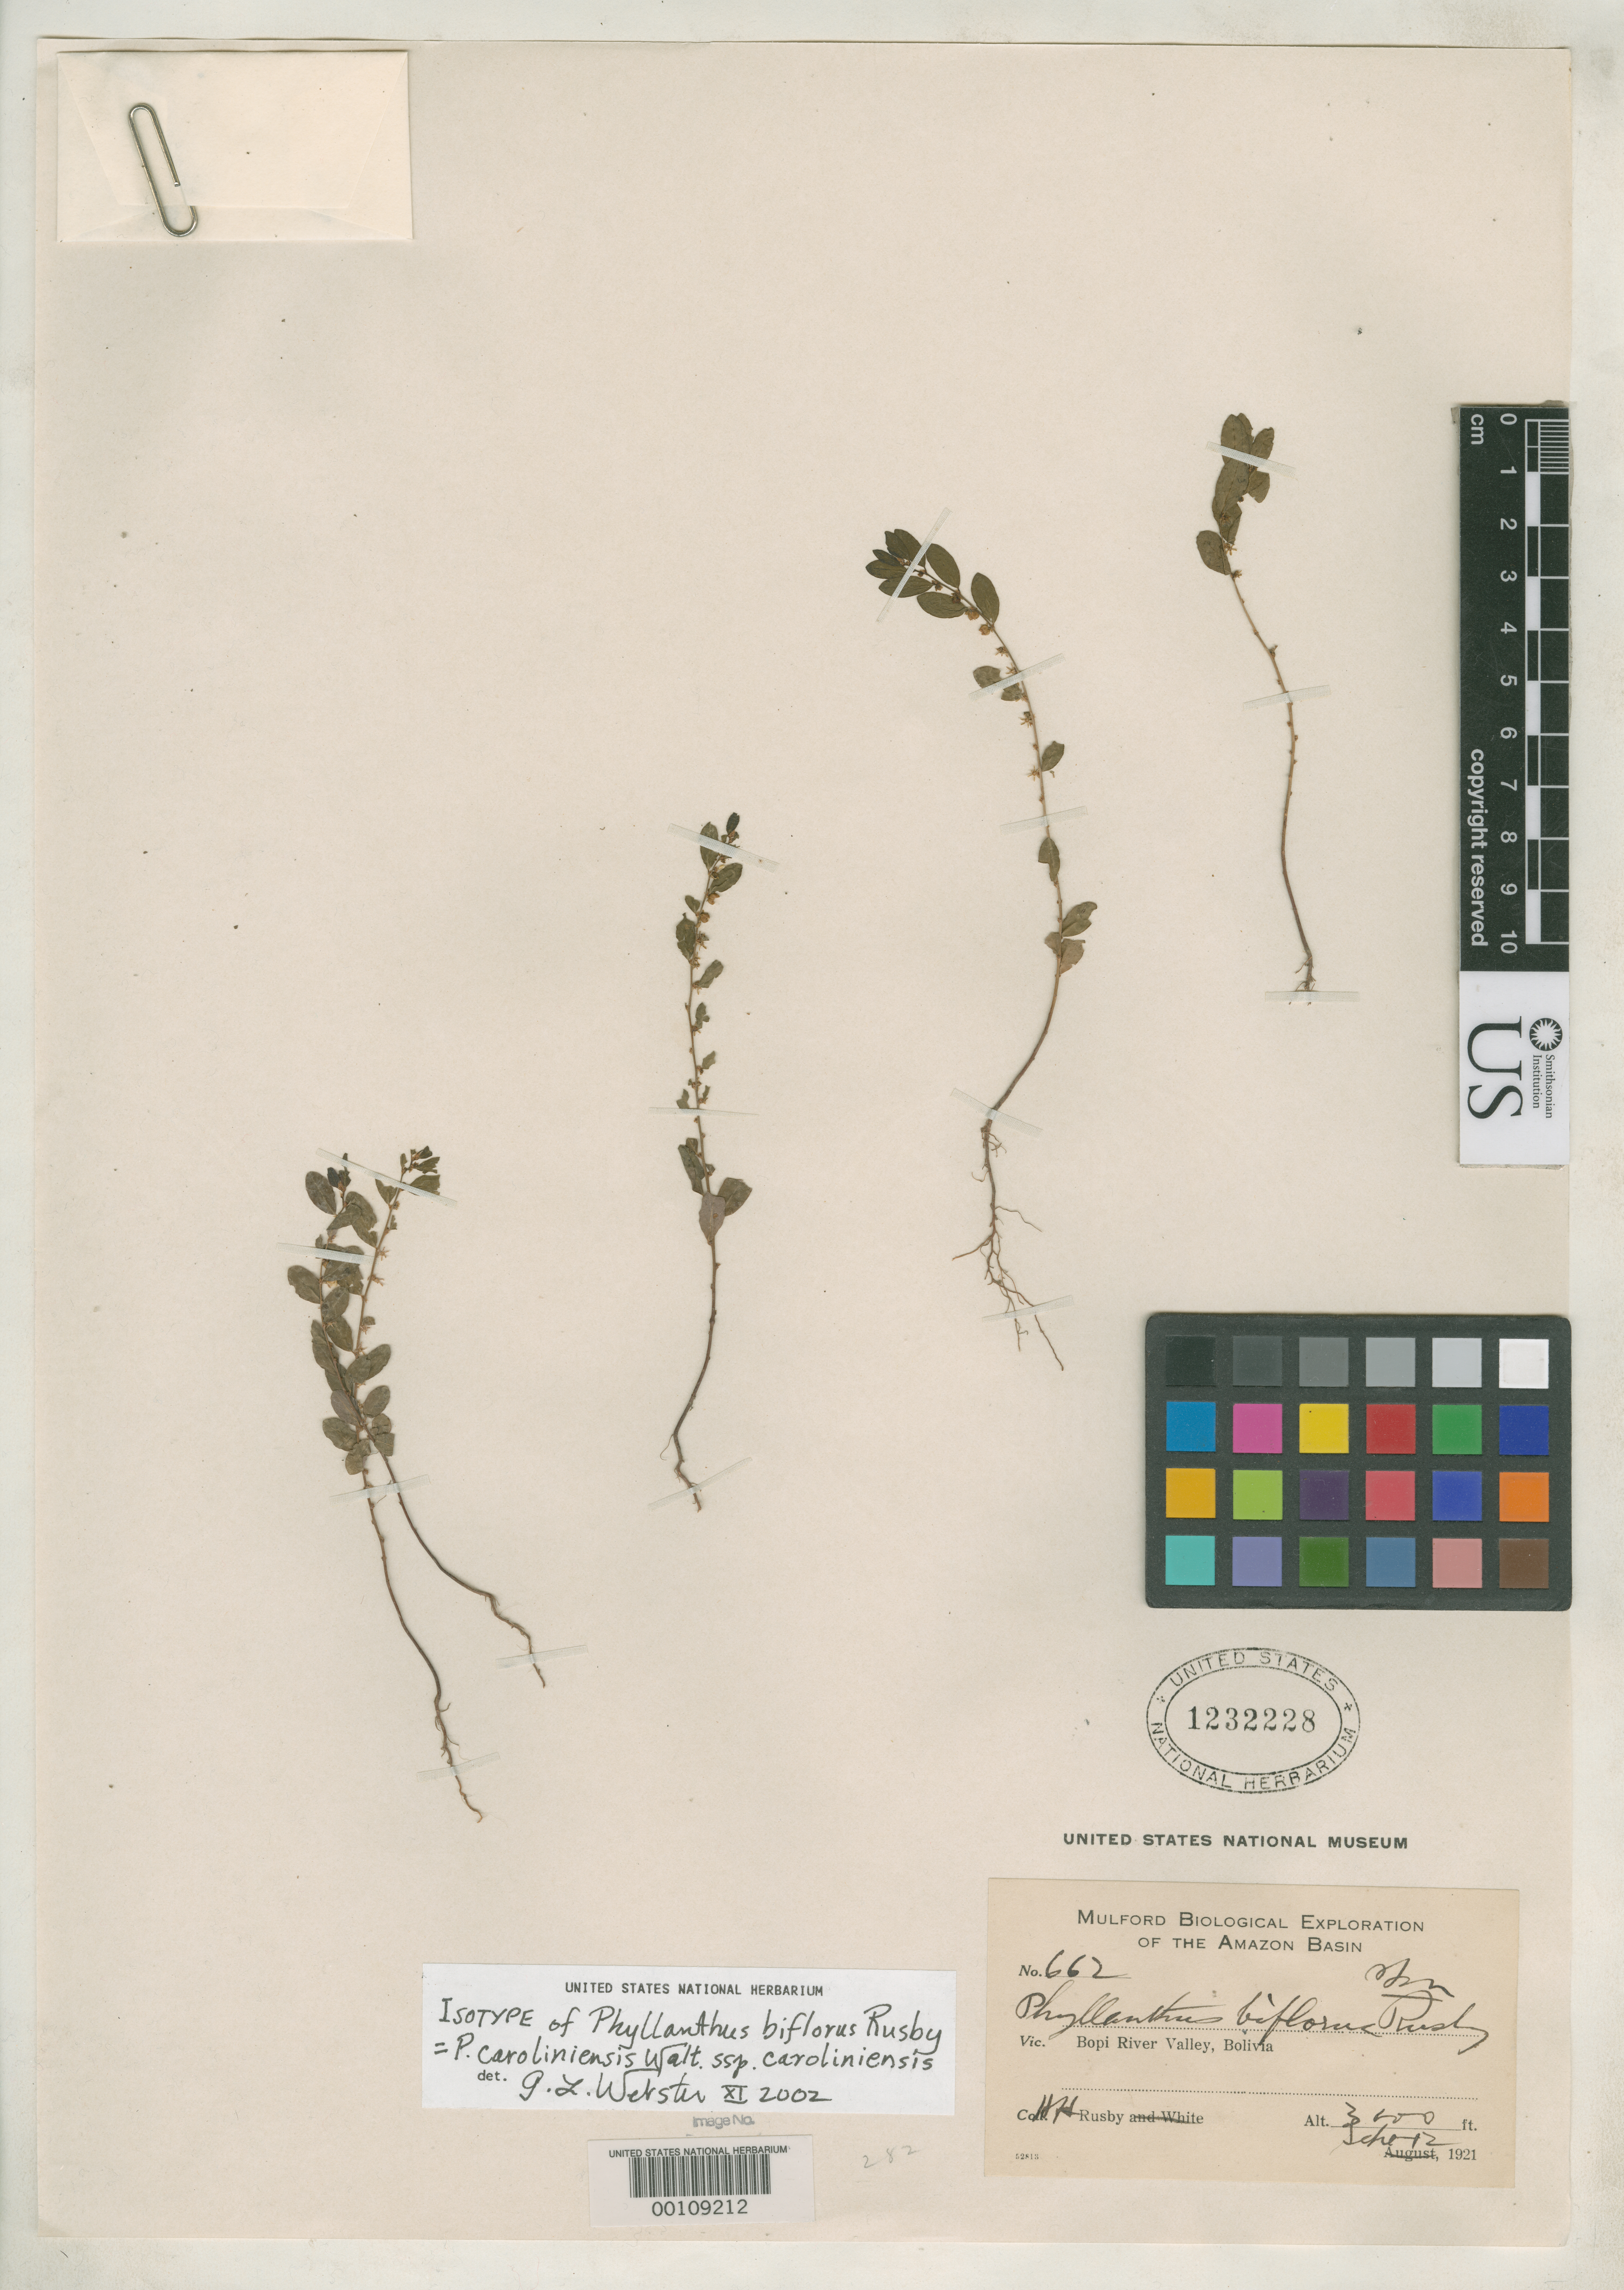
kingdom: Plantae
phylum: Tracheophyta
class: Magnoliopsida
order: Malpighiales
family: Phyllanthaceae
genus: Phyllanthus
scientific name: Phyllanthus biflorus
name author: Rusby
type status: Isotype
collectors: H. H. Rusby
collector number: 662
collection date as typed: Sept 12, 1921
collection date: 1921-09-12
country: Bolivia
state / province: La Paz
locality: Bopi River Valley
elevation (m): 914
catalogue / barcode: US 1232228